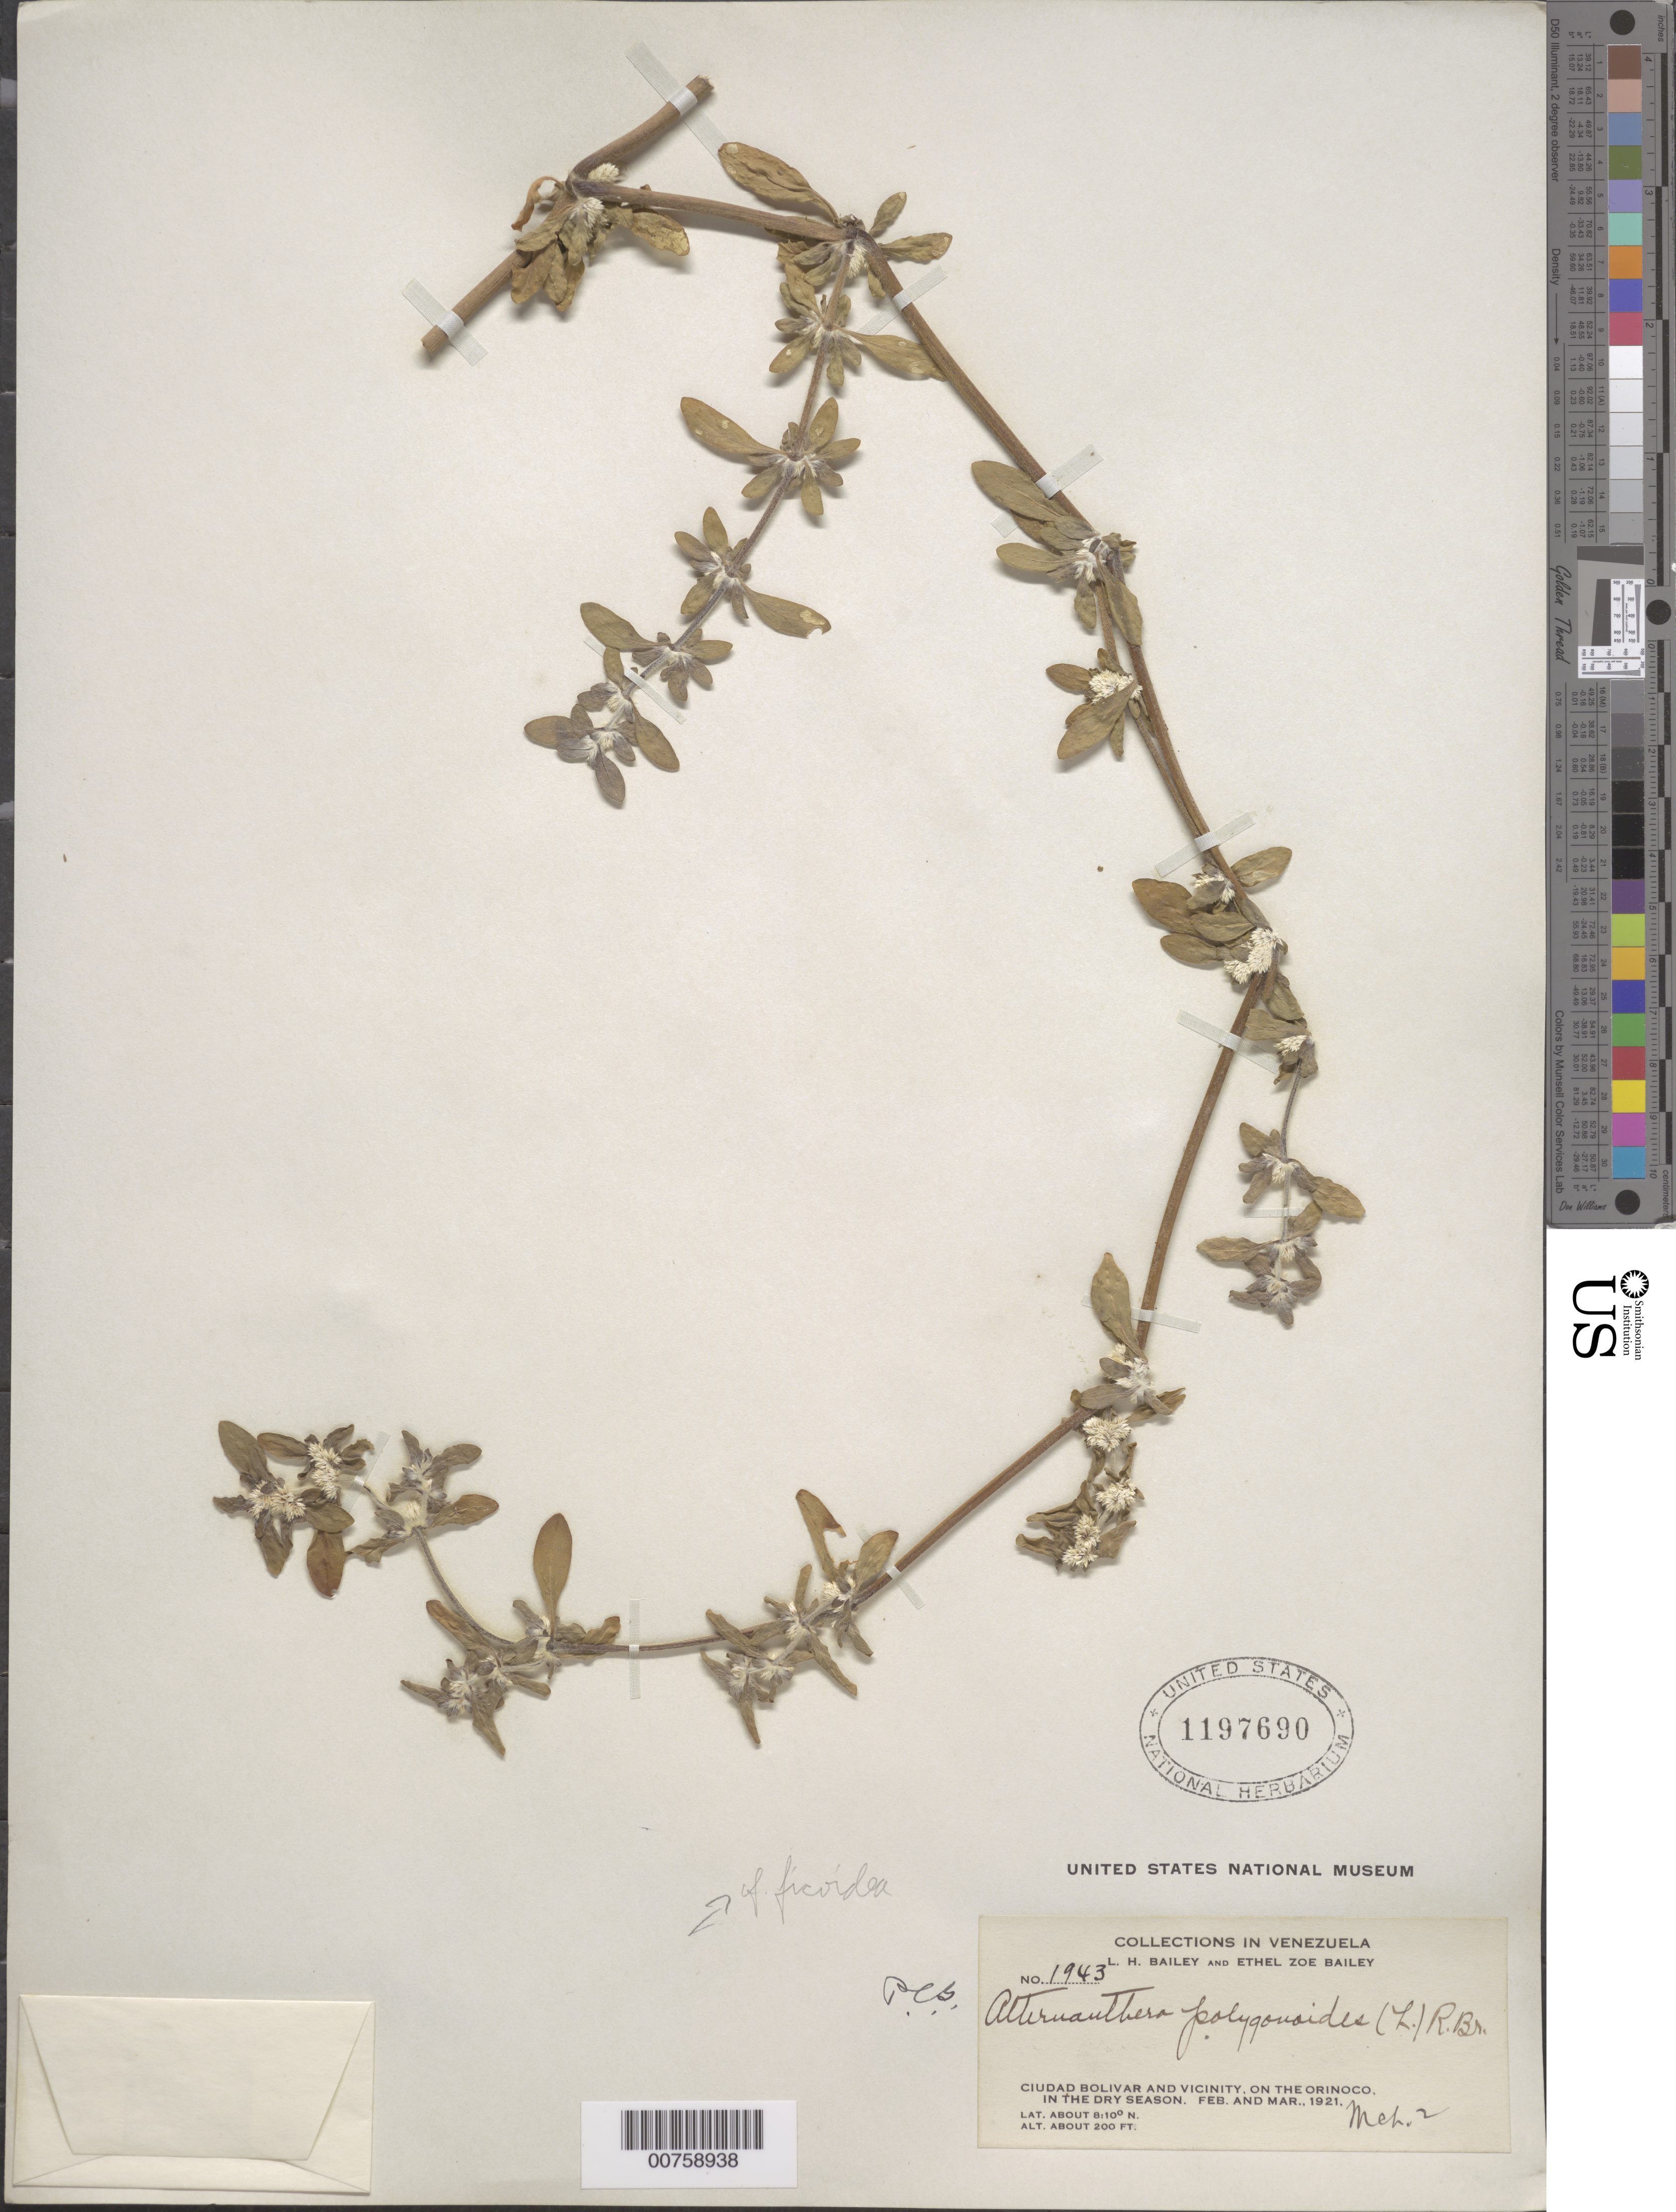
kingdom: Plantae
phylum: Tracheophyta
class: Magnoliopsida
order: Caryophyllales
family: Amaranthaceae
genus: Alternanthera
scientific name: Alternanthera ficoidea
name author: (L.) P. Beauv.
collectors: L. H. Bailey & E. Z. Bailey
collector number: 1943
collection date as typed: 2-Mar-21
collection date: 1921-03-02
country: Venezuela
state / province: Bolívar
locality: Ciudad Bolívar and vicinity, Orinoco R.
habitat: Dry season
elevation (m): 61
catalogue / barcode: US 1197690